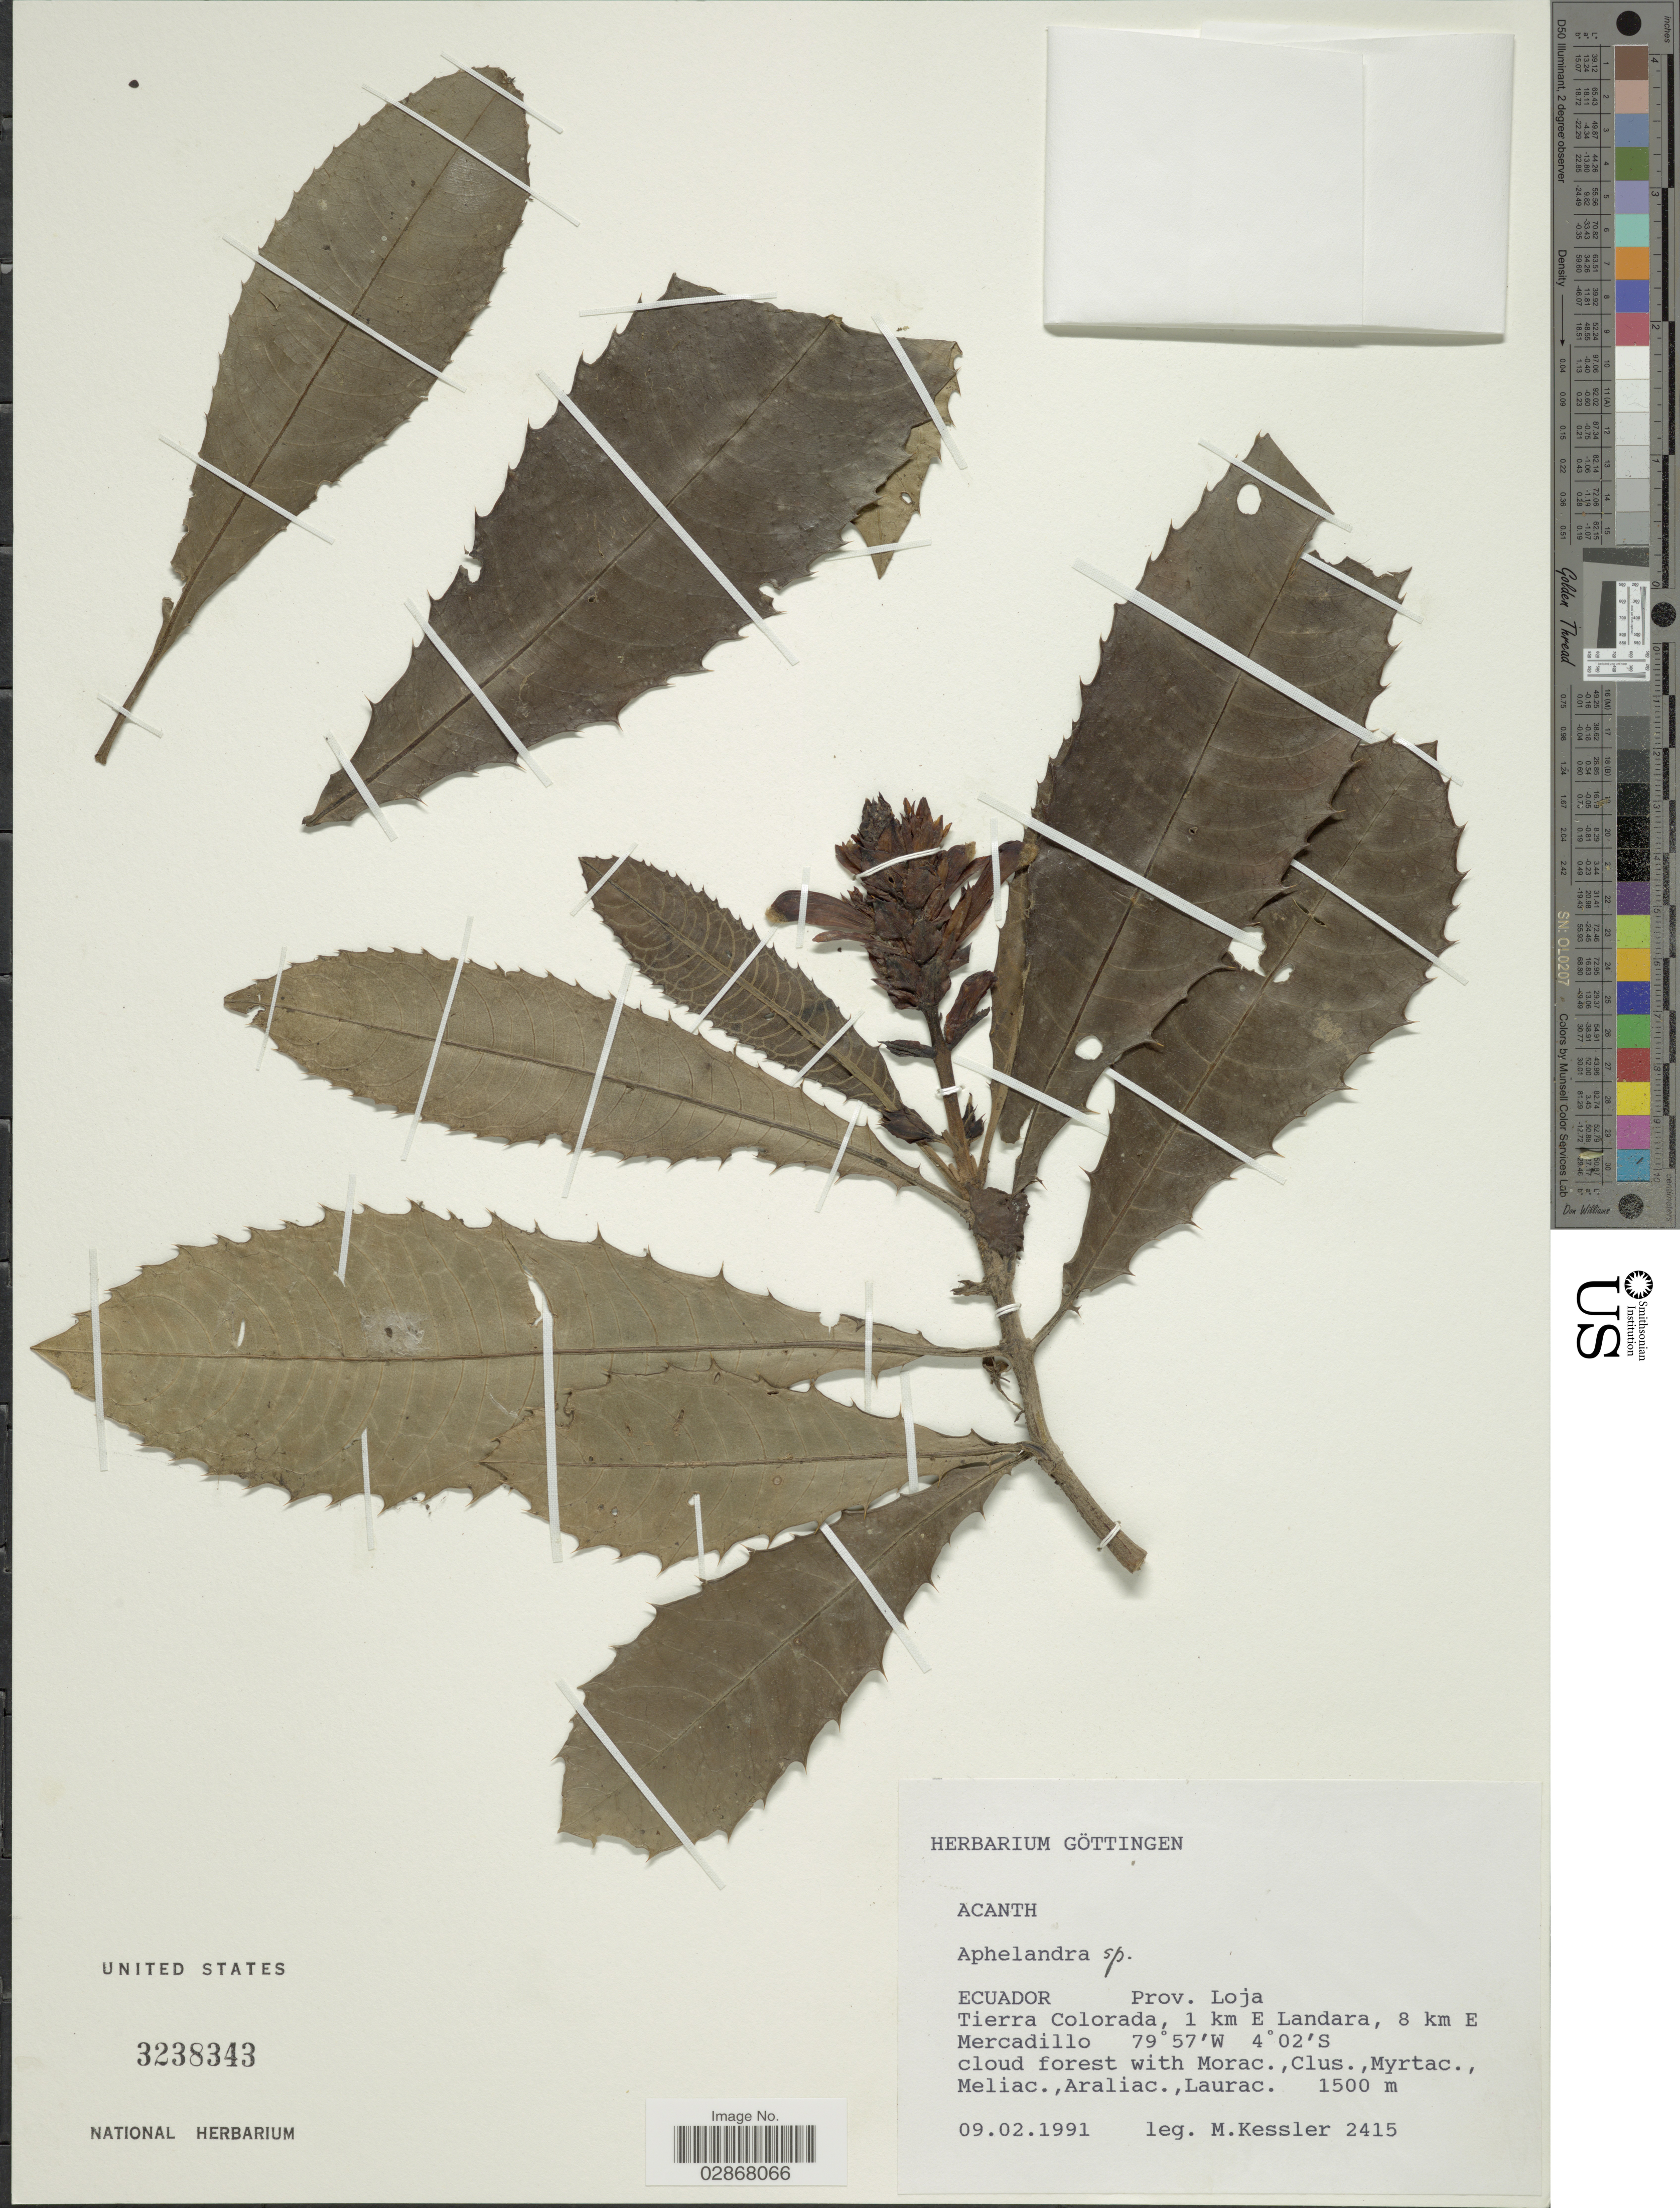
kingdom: Plantae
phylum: Tracheophyta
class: Magnoliopsida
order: Lamiales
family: Acanthaceae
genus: Aphelandra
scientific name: Aphelandra sp.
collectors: M. Kessler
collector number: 2415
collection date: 1991-02-09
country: Ecuador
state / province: Loja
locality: Tierra Colorada, 1 km E Landara, 8 km E Mercadillo.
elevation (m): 1500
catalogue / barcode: US 3238343